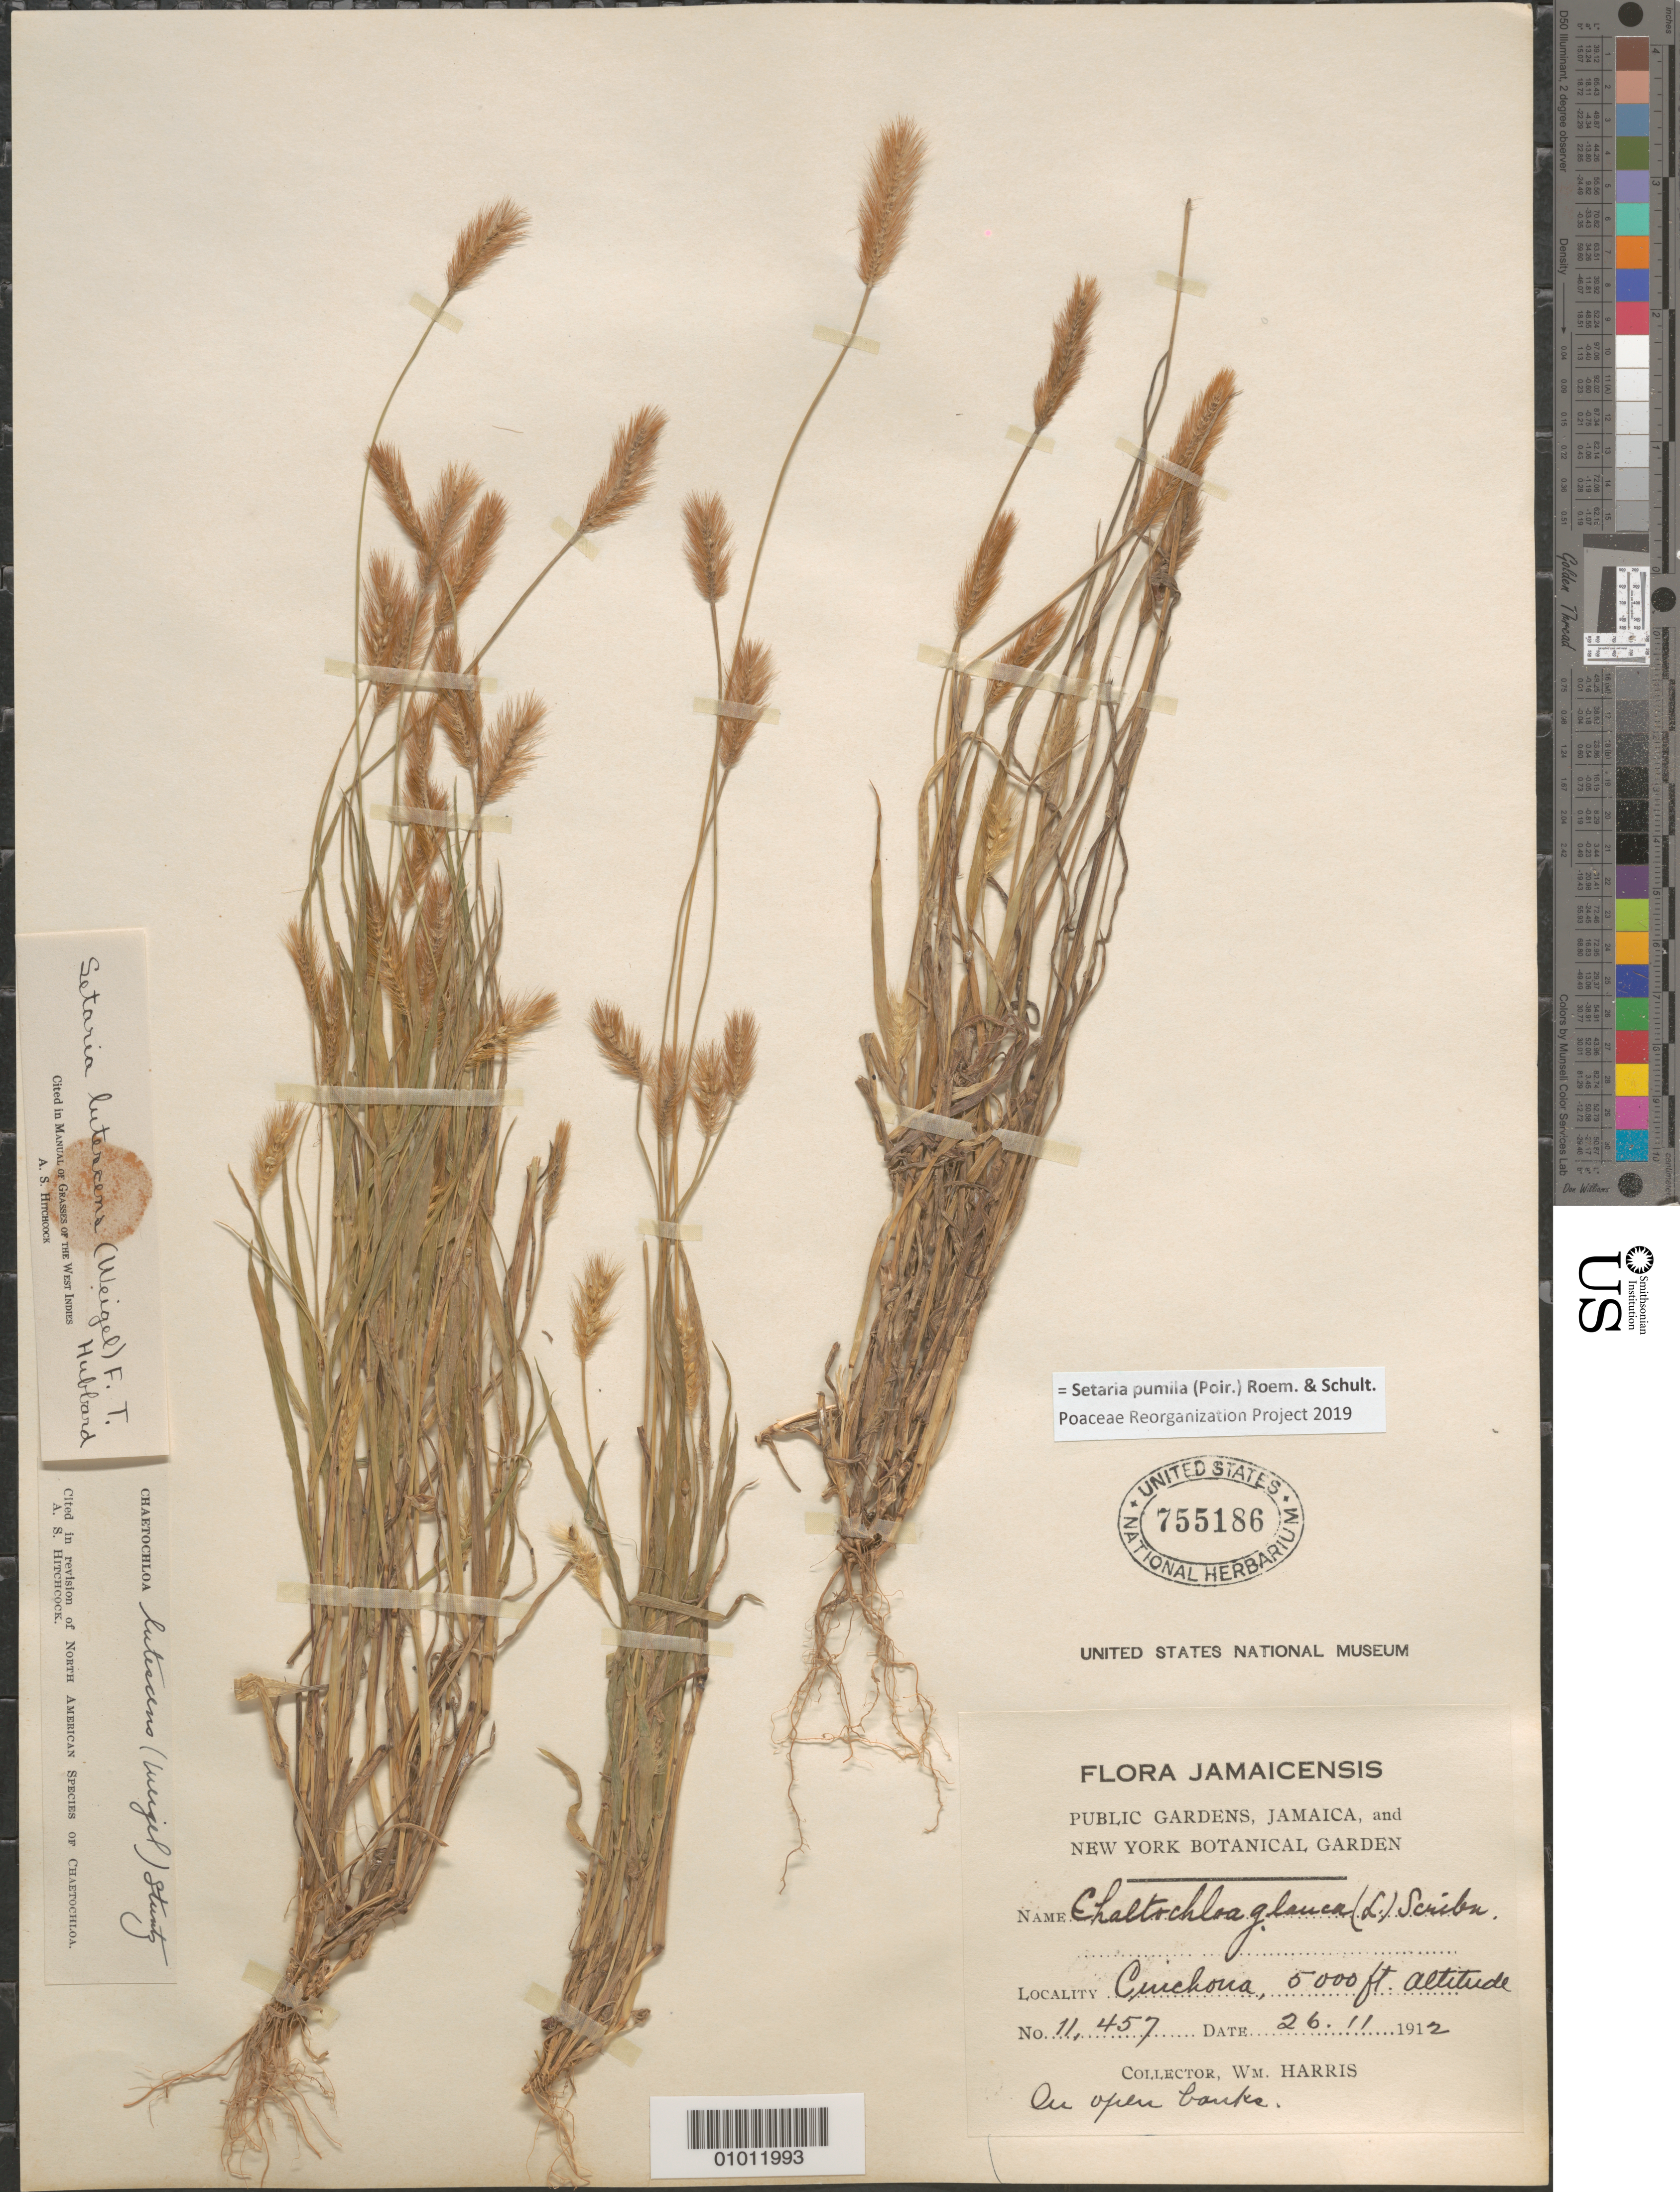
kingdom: Plantae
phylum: Tracheophyta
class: Liliopsida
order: Poales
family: Poaceae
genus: Setaria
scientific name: Setaria pumila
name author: (Poir.) Roem. & Schult.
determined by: Poaceae Reorganization Project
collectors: W. Harris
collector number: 11457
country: Jamaica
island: Jamaica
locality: Cuichoua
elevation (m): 1524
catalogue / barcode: US 755186